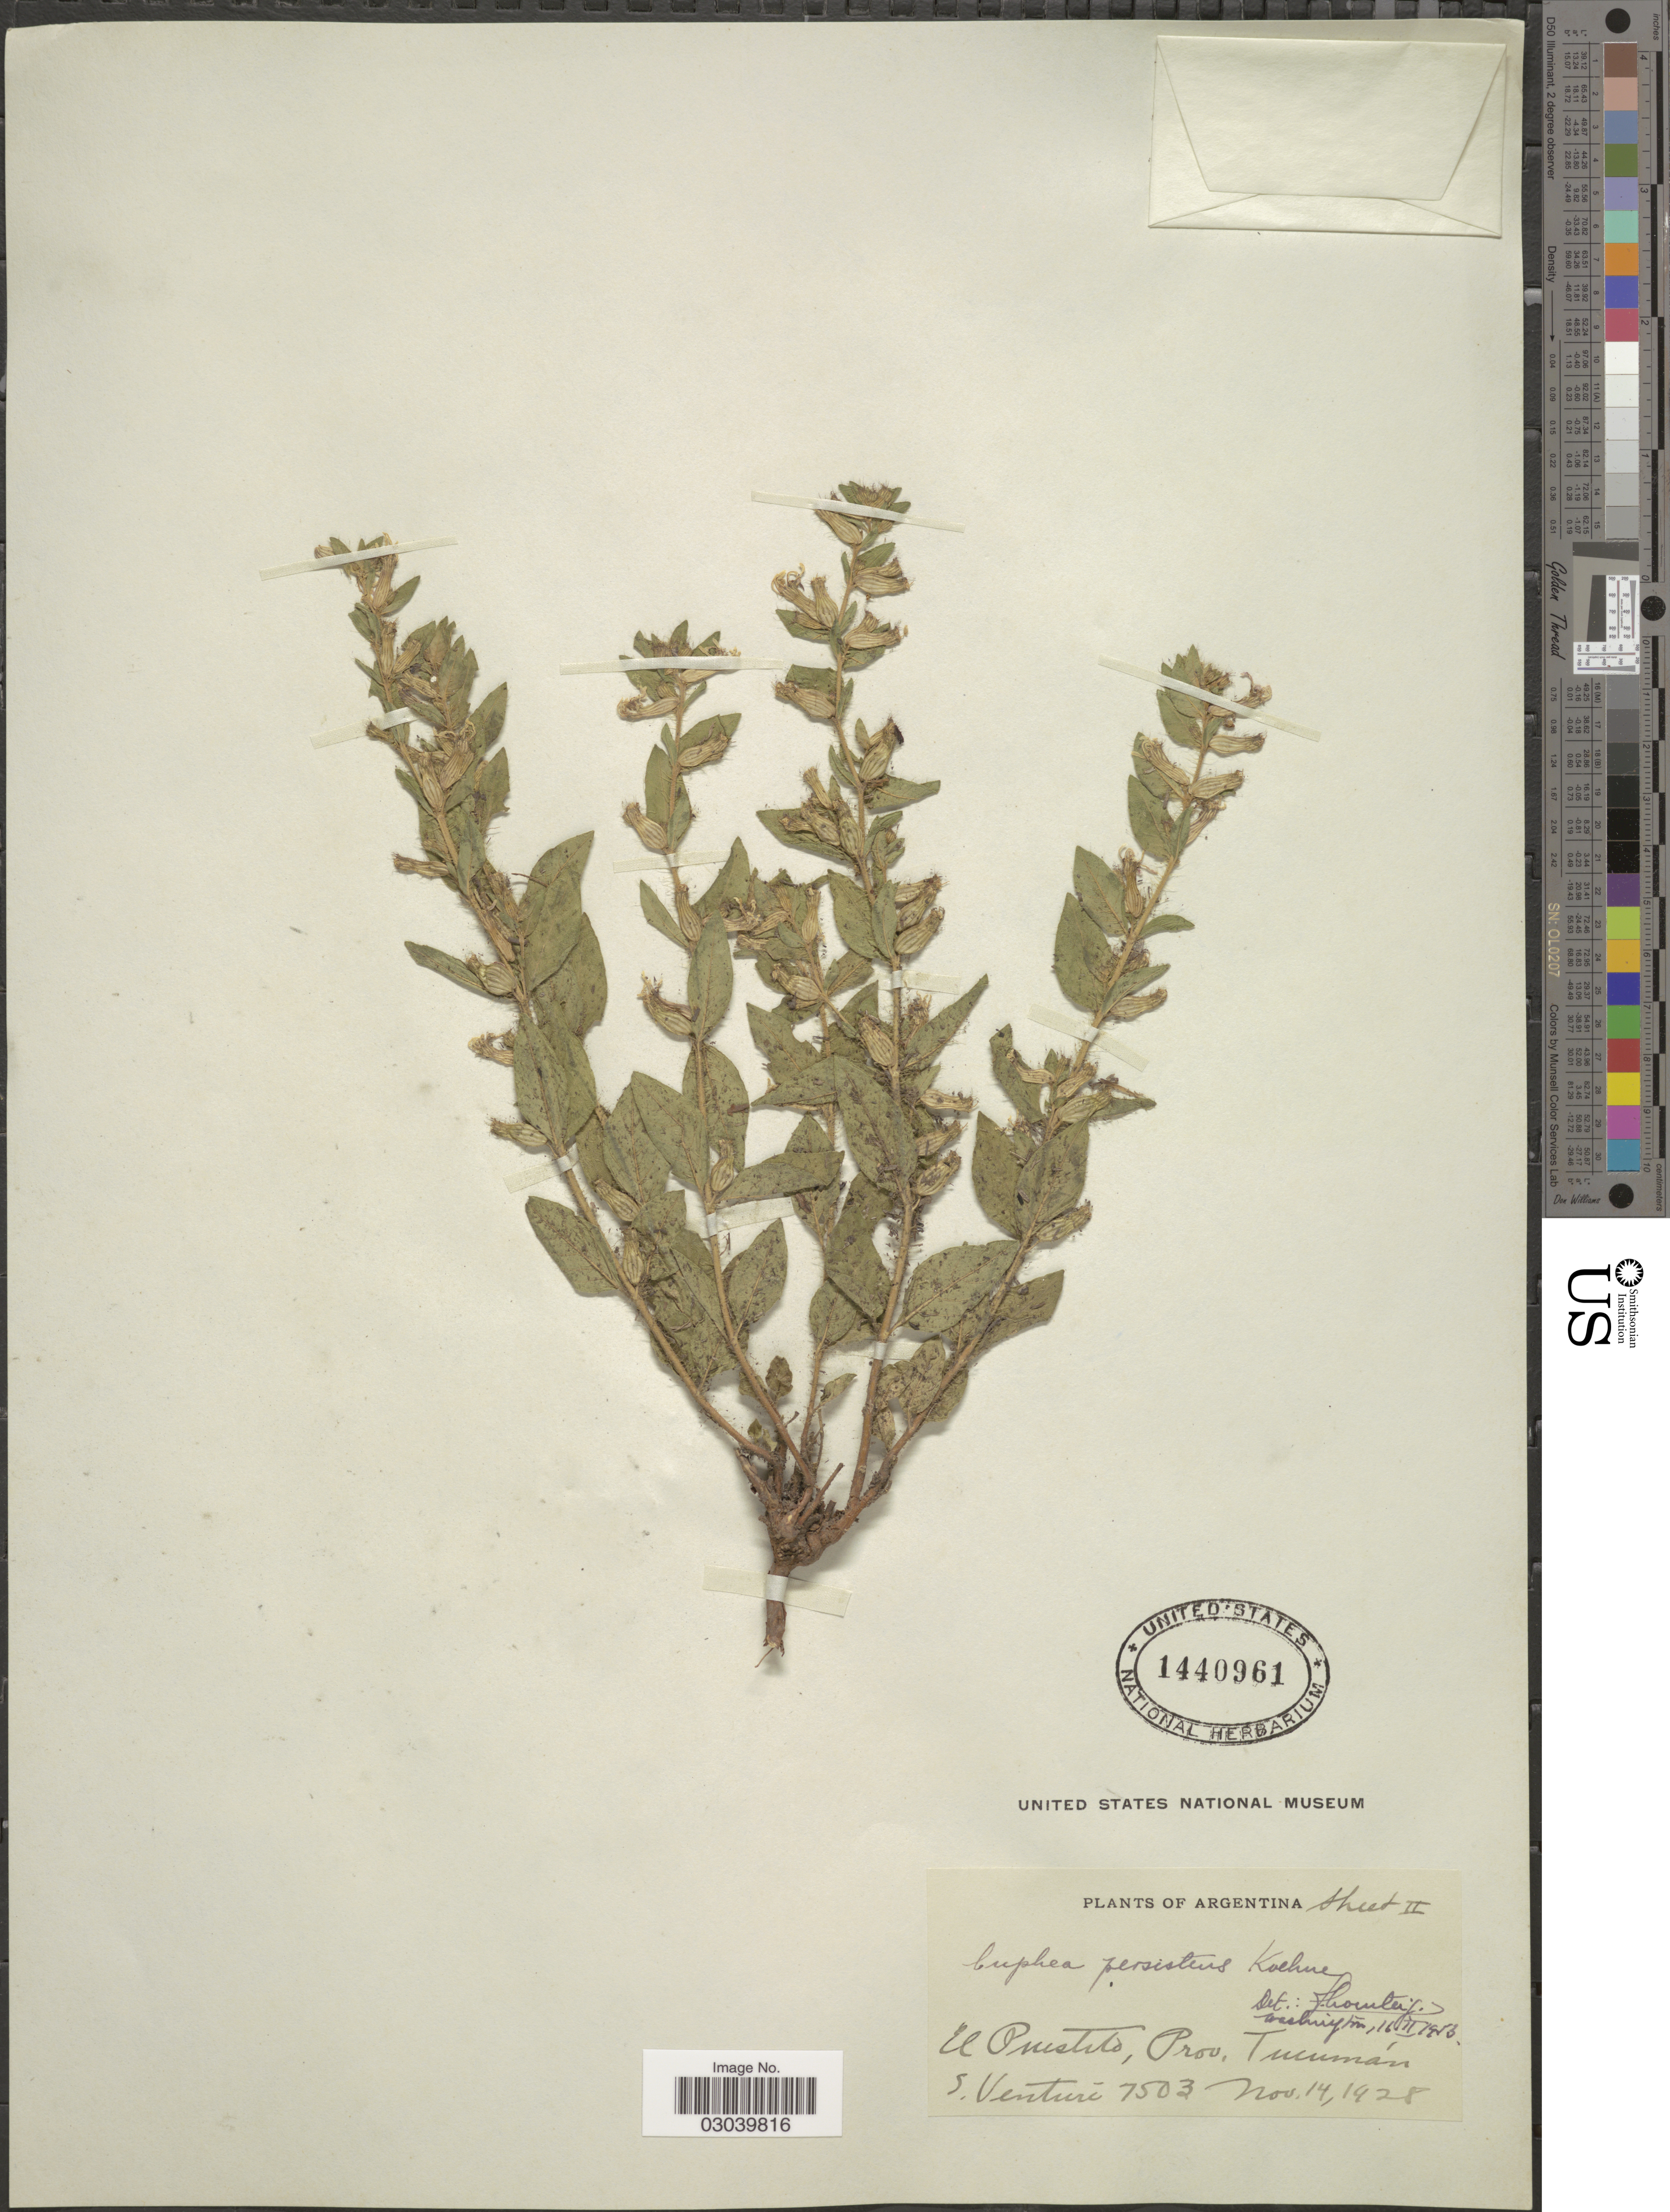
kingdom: Plantae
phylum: Tracheophyta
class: Magnoliopsida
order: Myrtales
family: Lythraceae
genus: Cuphea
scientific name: Cuphea persistens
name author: Koehne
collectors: S. Venturi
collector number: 7503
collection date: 1928-11-14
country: Argentina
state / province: Tucuman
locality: El Puestito.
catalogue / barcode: US 1440961